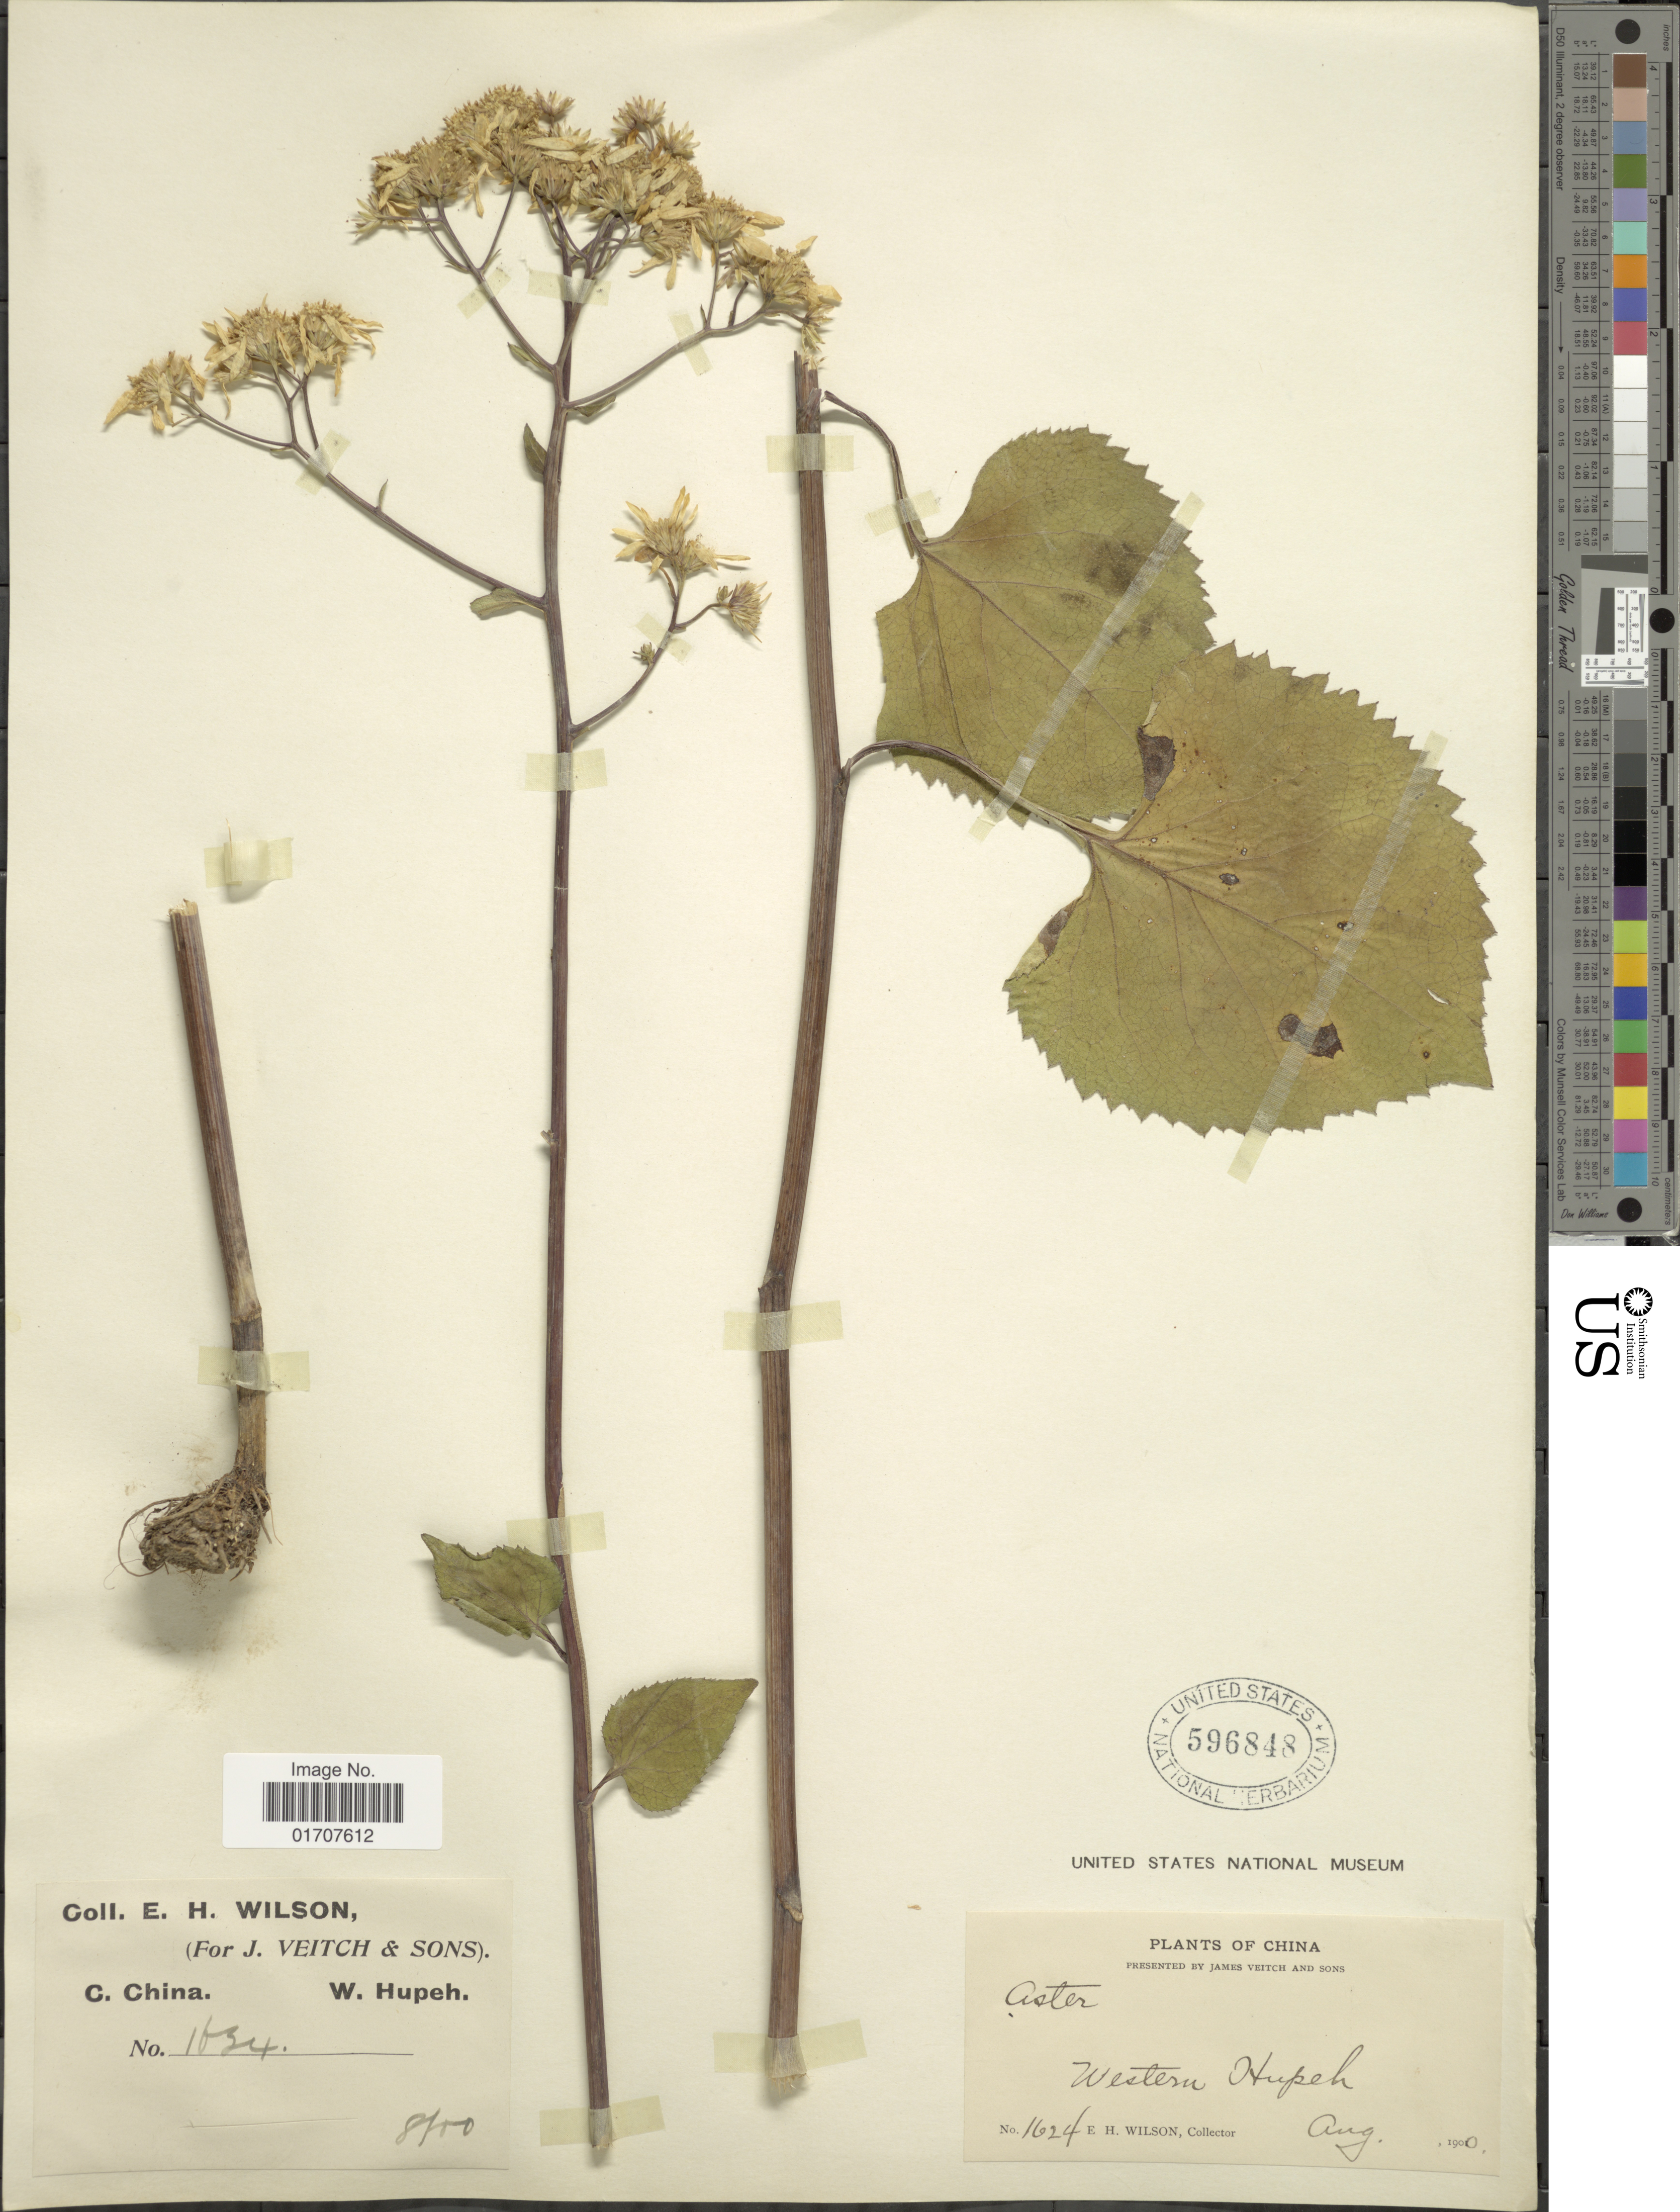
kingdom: Plantae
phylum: Tracheophyta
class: Magnoliopsida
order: Asterales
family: Asteraceae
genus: Doellingeria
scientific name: Doellingeria scaber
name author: (Thunb.) Nees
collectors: E. Wilson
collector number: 1634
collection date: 1901-08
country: China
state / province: Hubei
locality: Western Hupeh, C. China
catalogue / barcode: US 596848